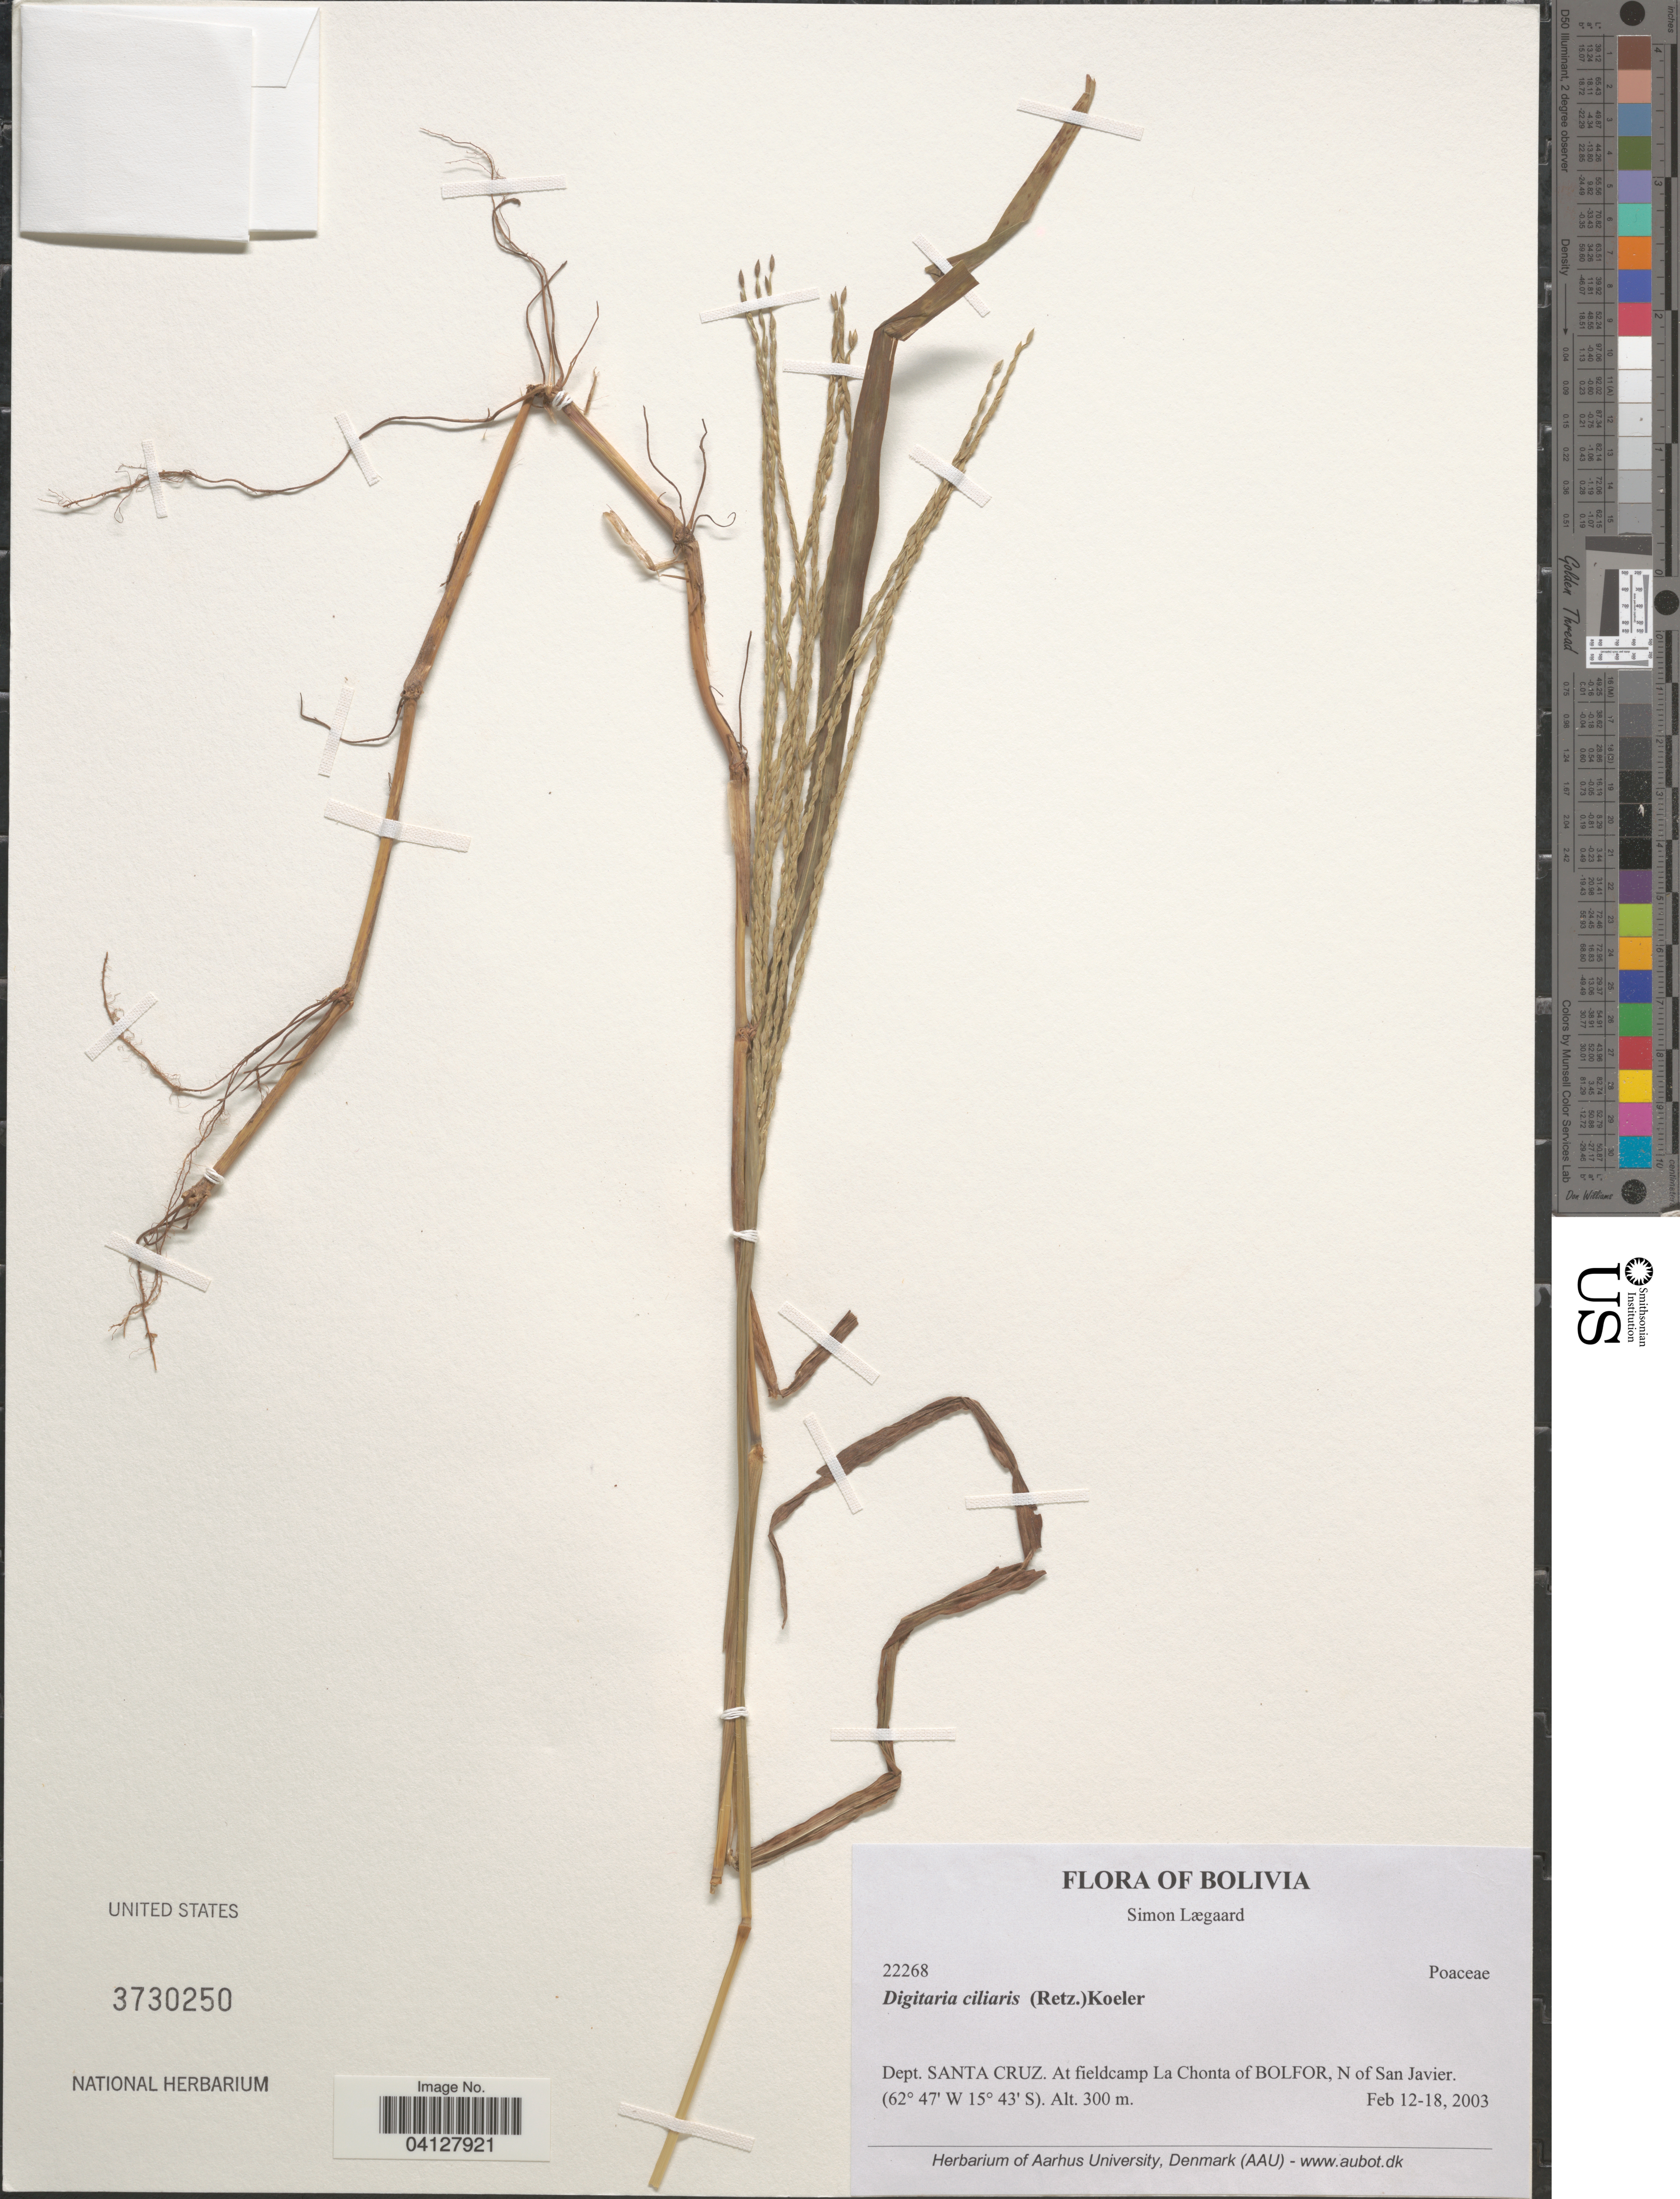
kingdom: Plantae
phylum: Tracheophyta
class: Liliopsida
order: Poales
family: Poaceae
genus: Digitaria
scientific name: Digitaria ciliaris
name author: (Retz.) Koeler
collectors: S. Lægaard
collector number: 22268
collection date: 2003-02-12/2003-02-18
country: Bolivia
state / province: Santa Cruz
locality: Dept. Santa Cruz. At fieldcamp La Chonta of BOLFOR, N of San Javier.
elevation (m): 300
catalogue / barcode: US 3730250